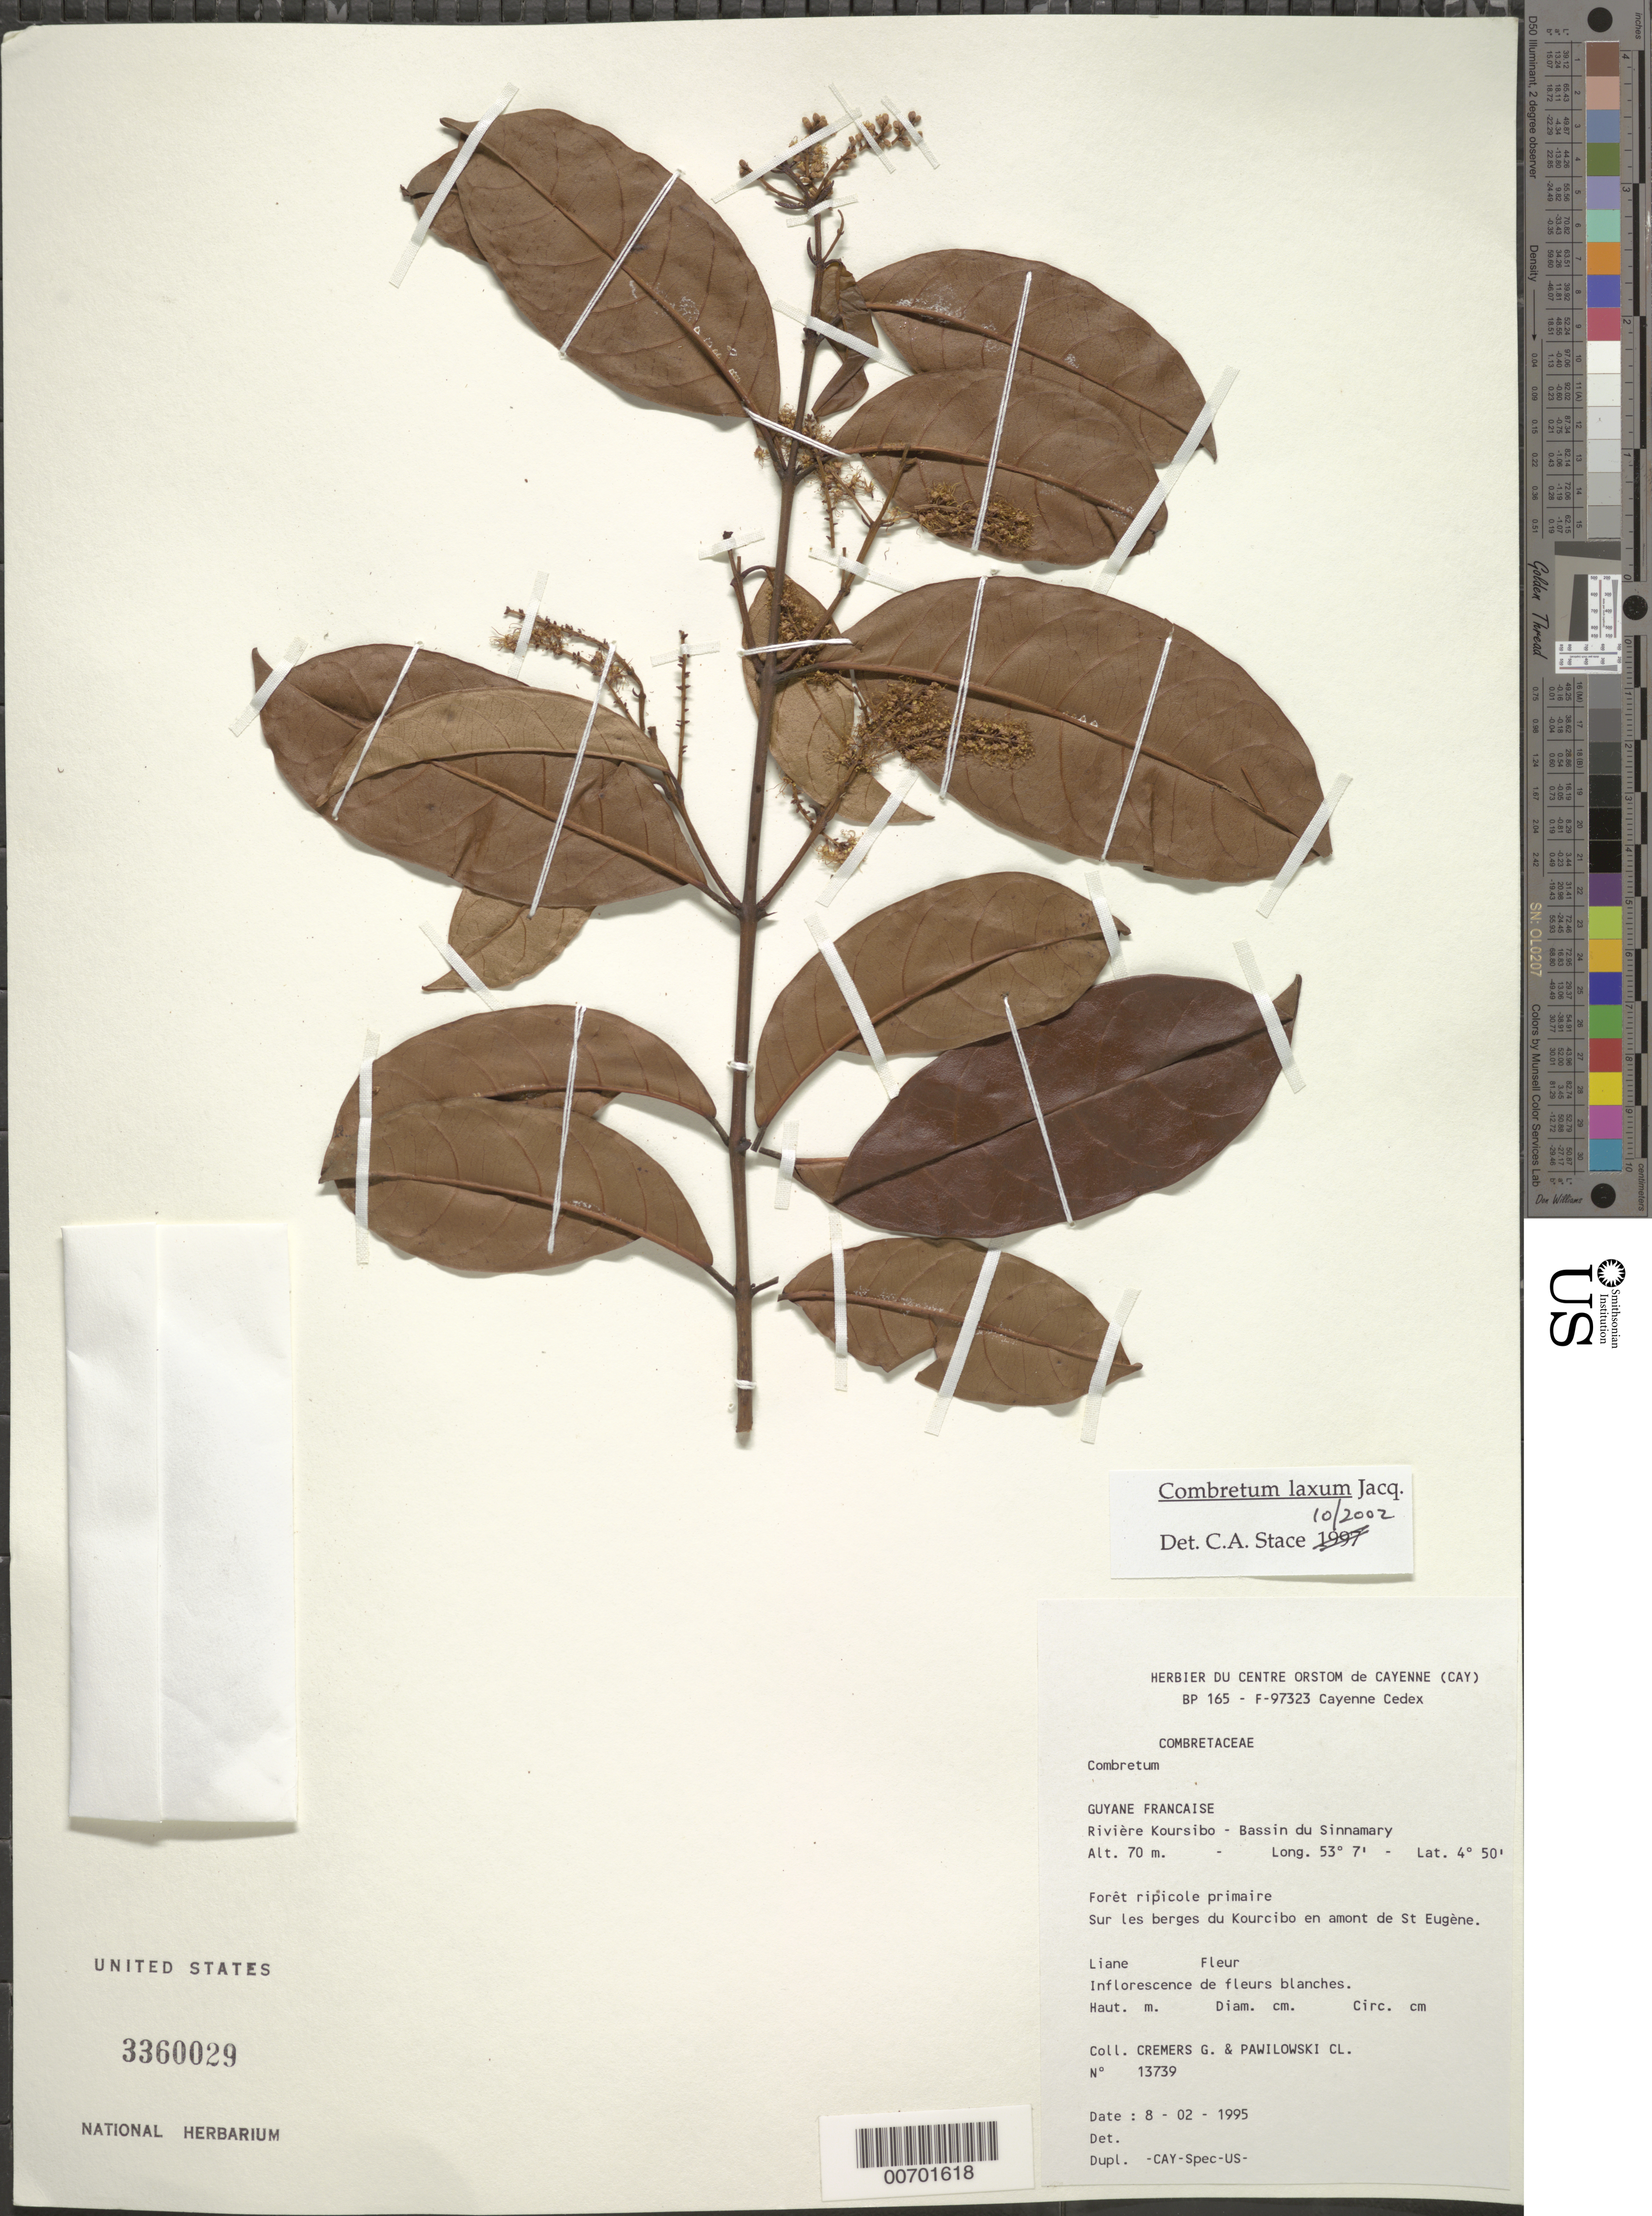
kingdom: Plantae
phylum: Tracheophyta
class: Magnoliopsida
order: Myrtales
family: Combretaceae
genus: Combretum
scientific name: Combretum laxum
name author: Jacq.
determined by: Stace, C. A.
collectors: G. Cremers & C. Pawilowski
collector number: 13739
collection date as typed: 8-Feb-95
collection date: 1995-02-08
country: French Guiana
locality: Rivière Koursibo, Bassin du Sinnamary; St. Eugene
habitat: Primary riparian forest; on riverbank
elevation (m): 70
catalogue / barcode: US 3360029